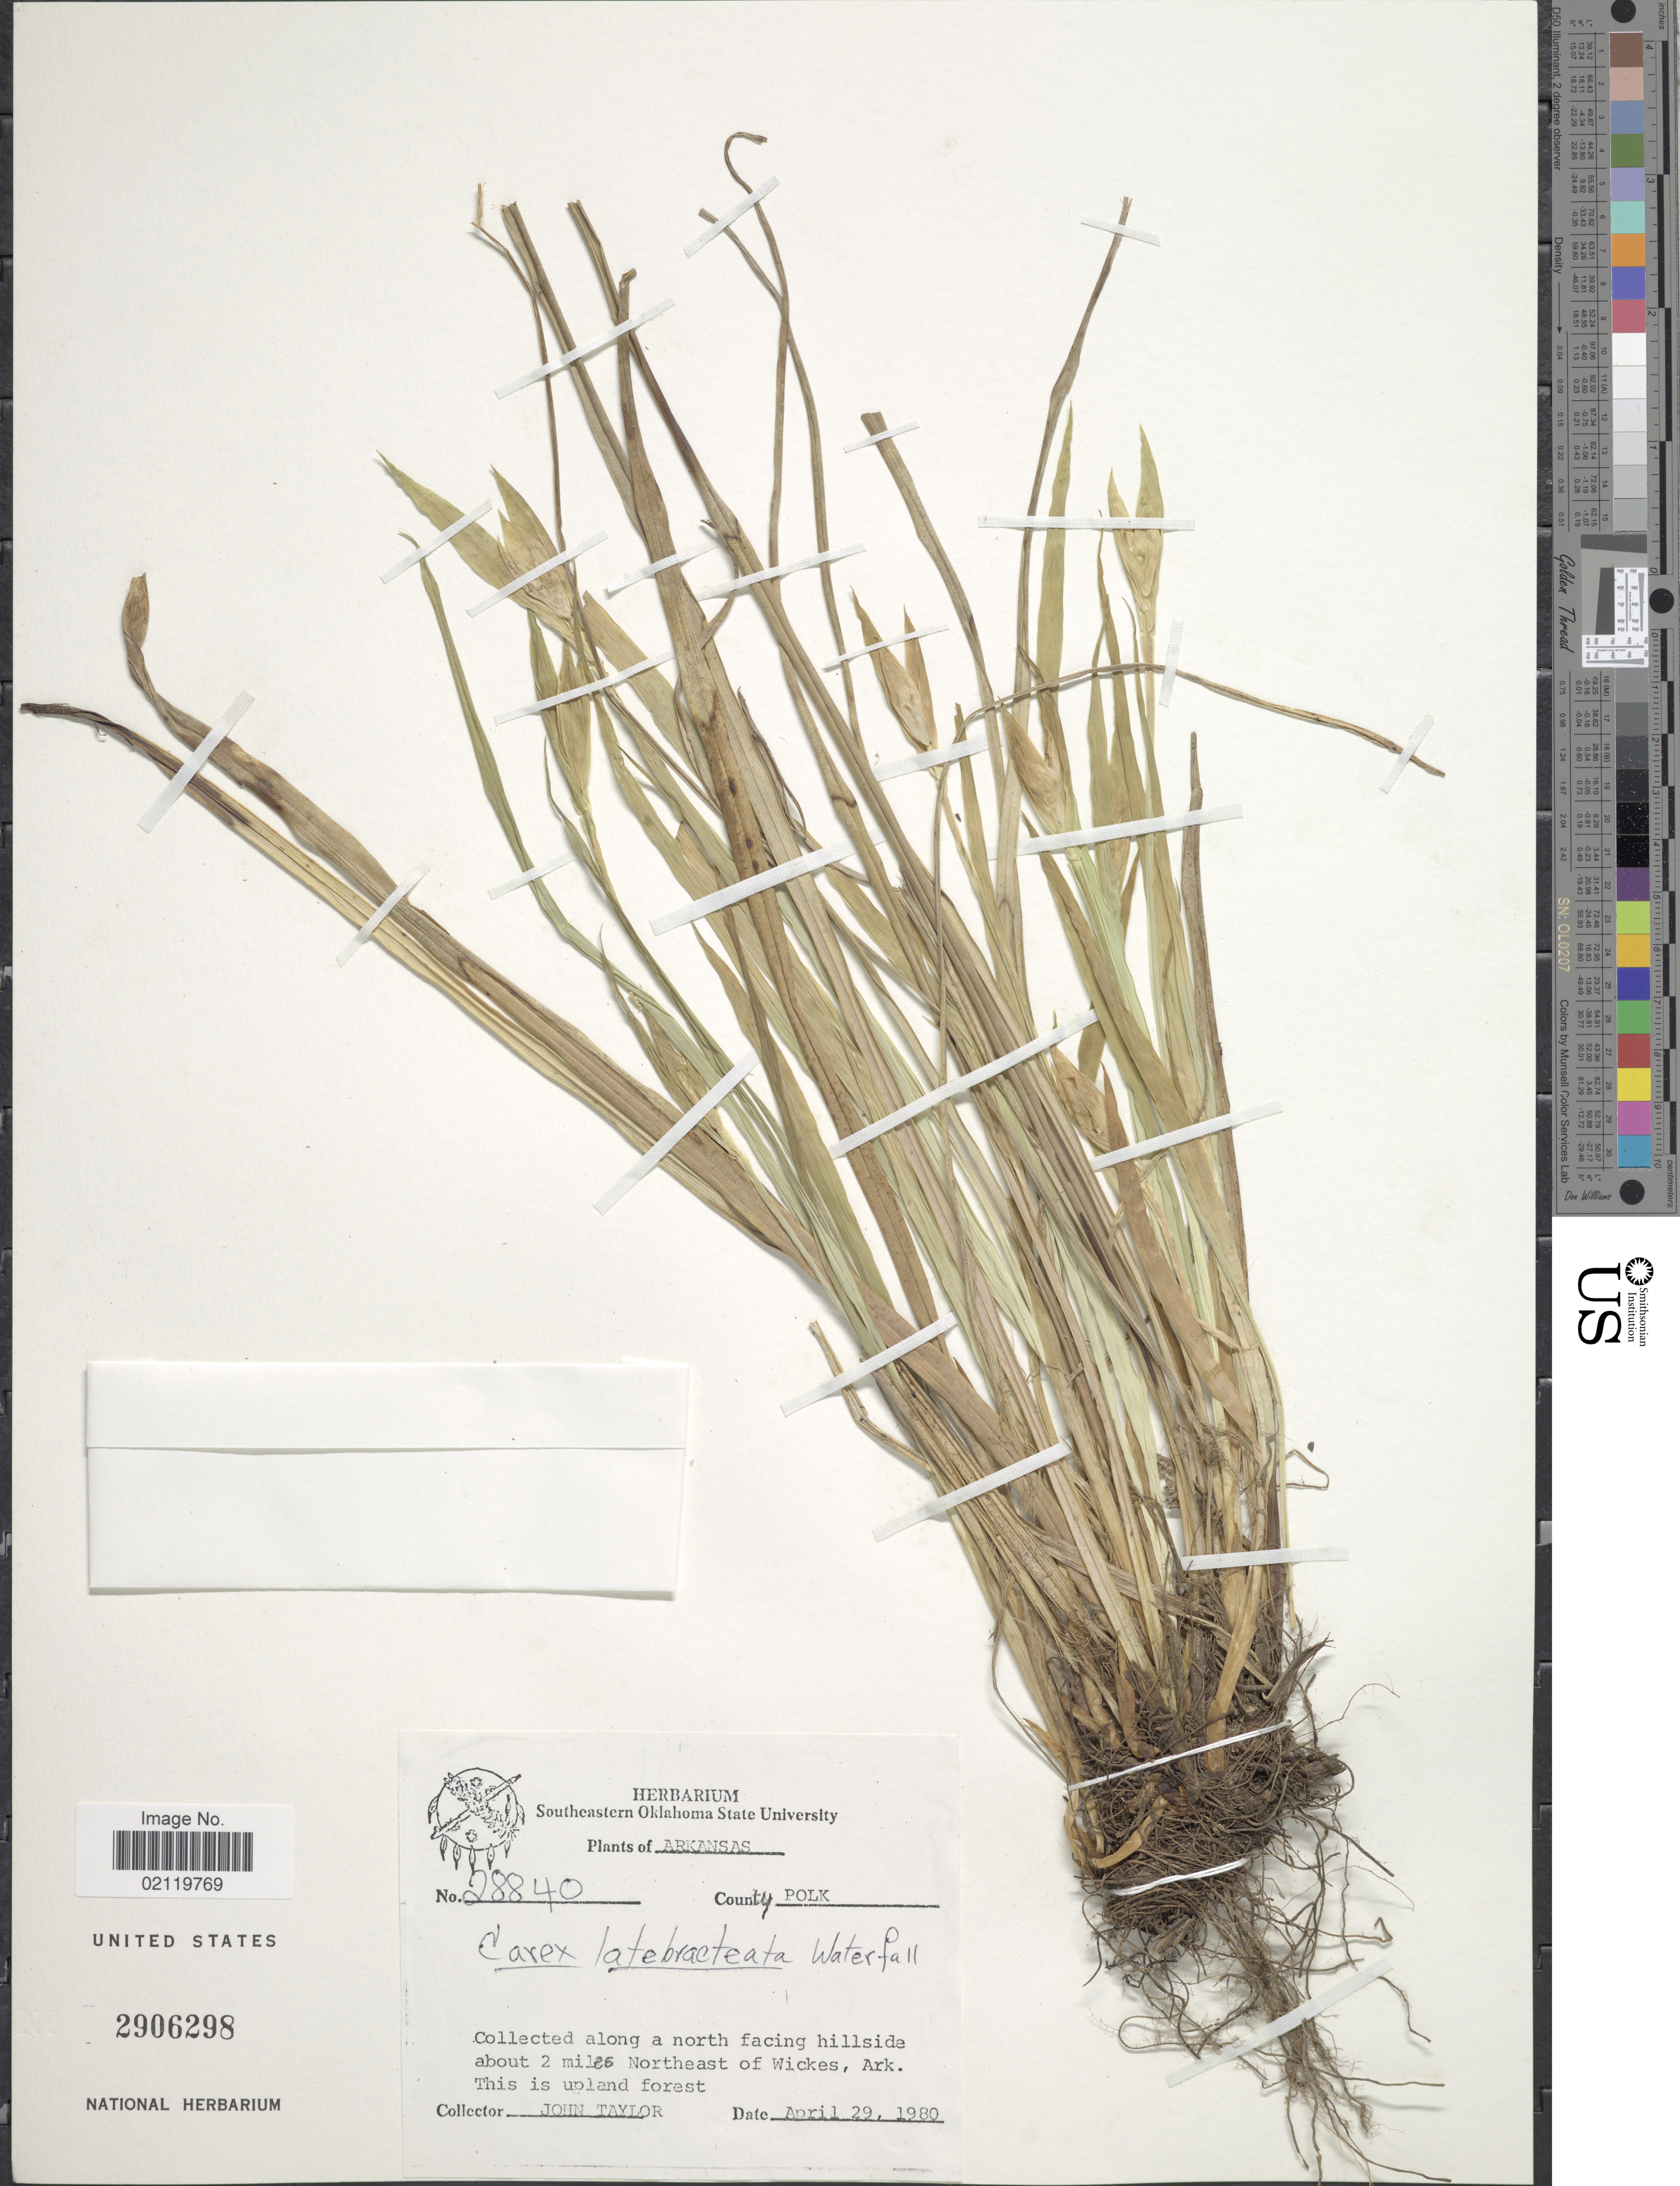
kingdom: Plantae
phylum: Tracheophyta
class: Liliopsida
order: Poales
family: Cyperaceae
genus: Carex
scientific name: Carex latebracteata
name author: Waterf.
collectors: J. Taylor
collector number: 28840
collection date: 1980-04-29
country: United States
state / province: Arkansas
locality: County: Polk. Along a north facing hillside about 2 miles Northeast of Wickes.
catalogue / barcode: US 2906298